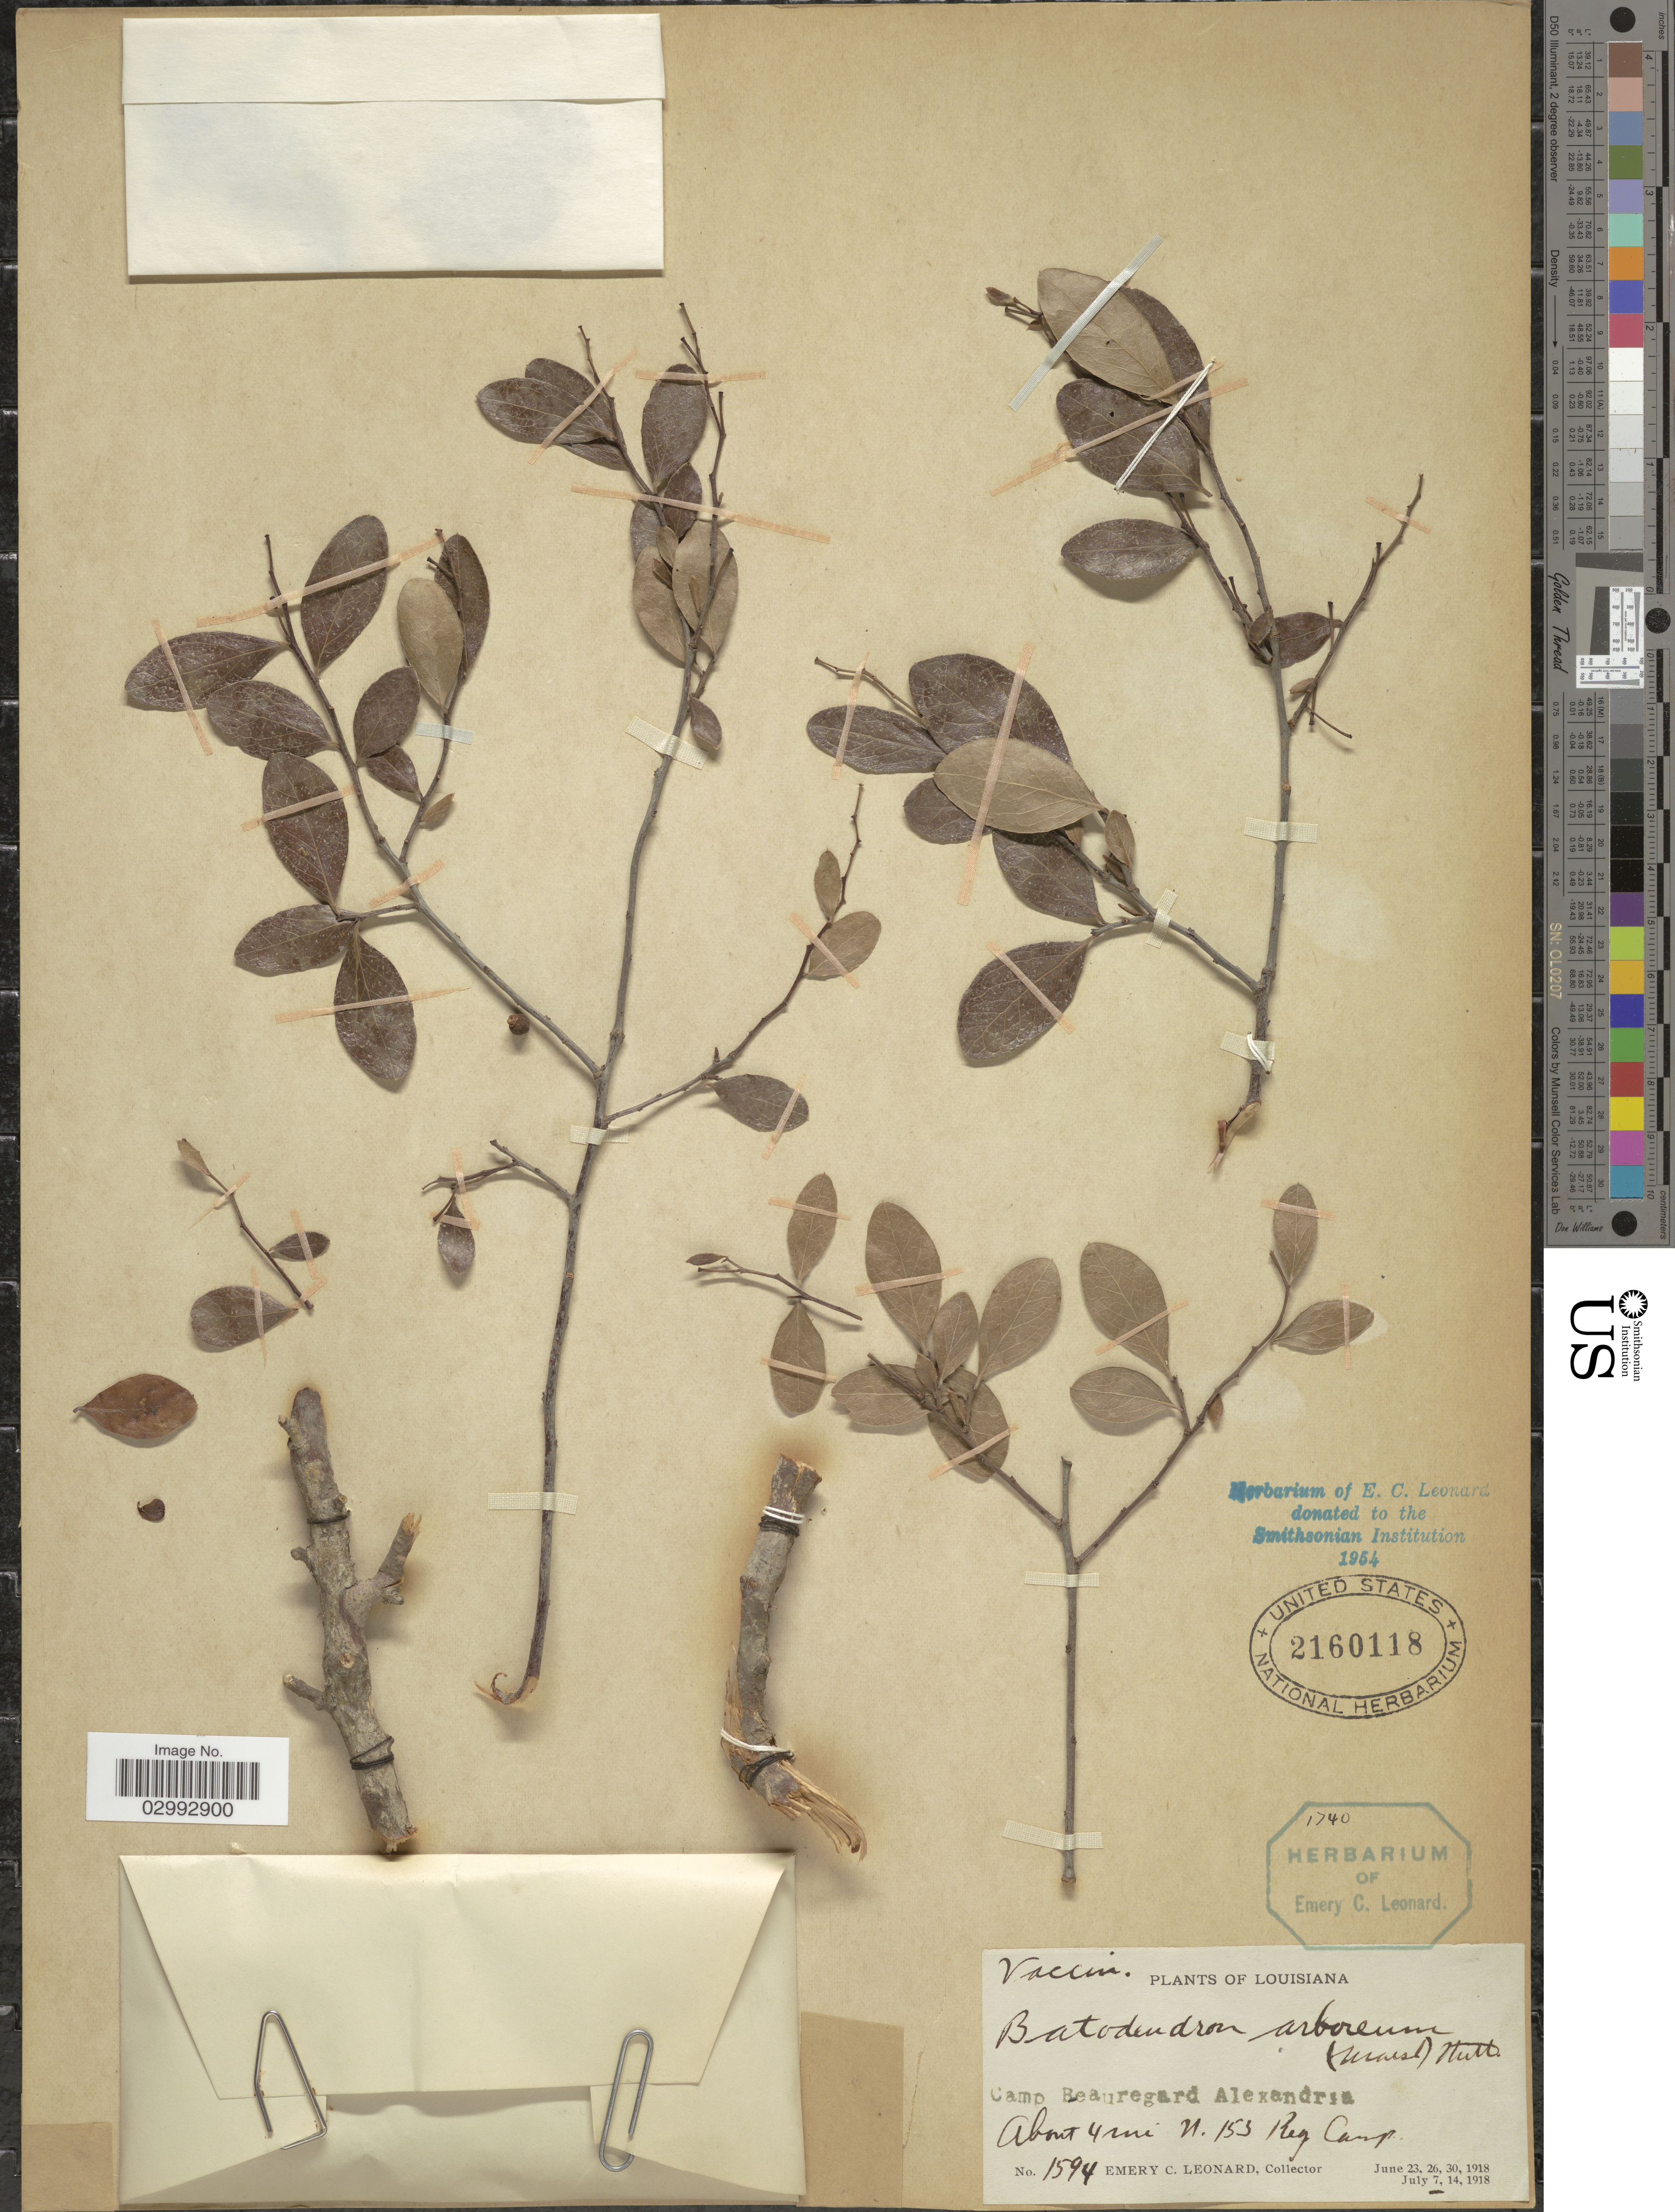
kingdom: Plantae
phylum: Tracheophyta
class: Magnoliopsida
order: Ericales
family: Ericaceae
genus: Batodendron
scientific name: Batodendron arboreum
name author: Nutt.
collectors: E. C. Leonard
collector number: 1594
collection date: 1918-07-07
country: United States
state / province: Louisiana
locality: Camp Beauregard Alexandria. About 4 mi. N. 153 Reg. Camp.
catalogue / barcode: US 2160118